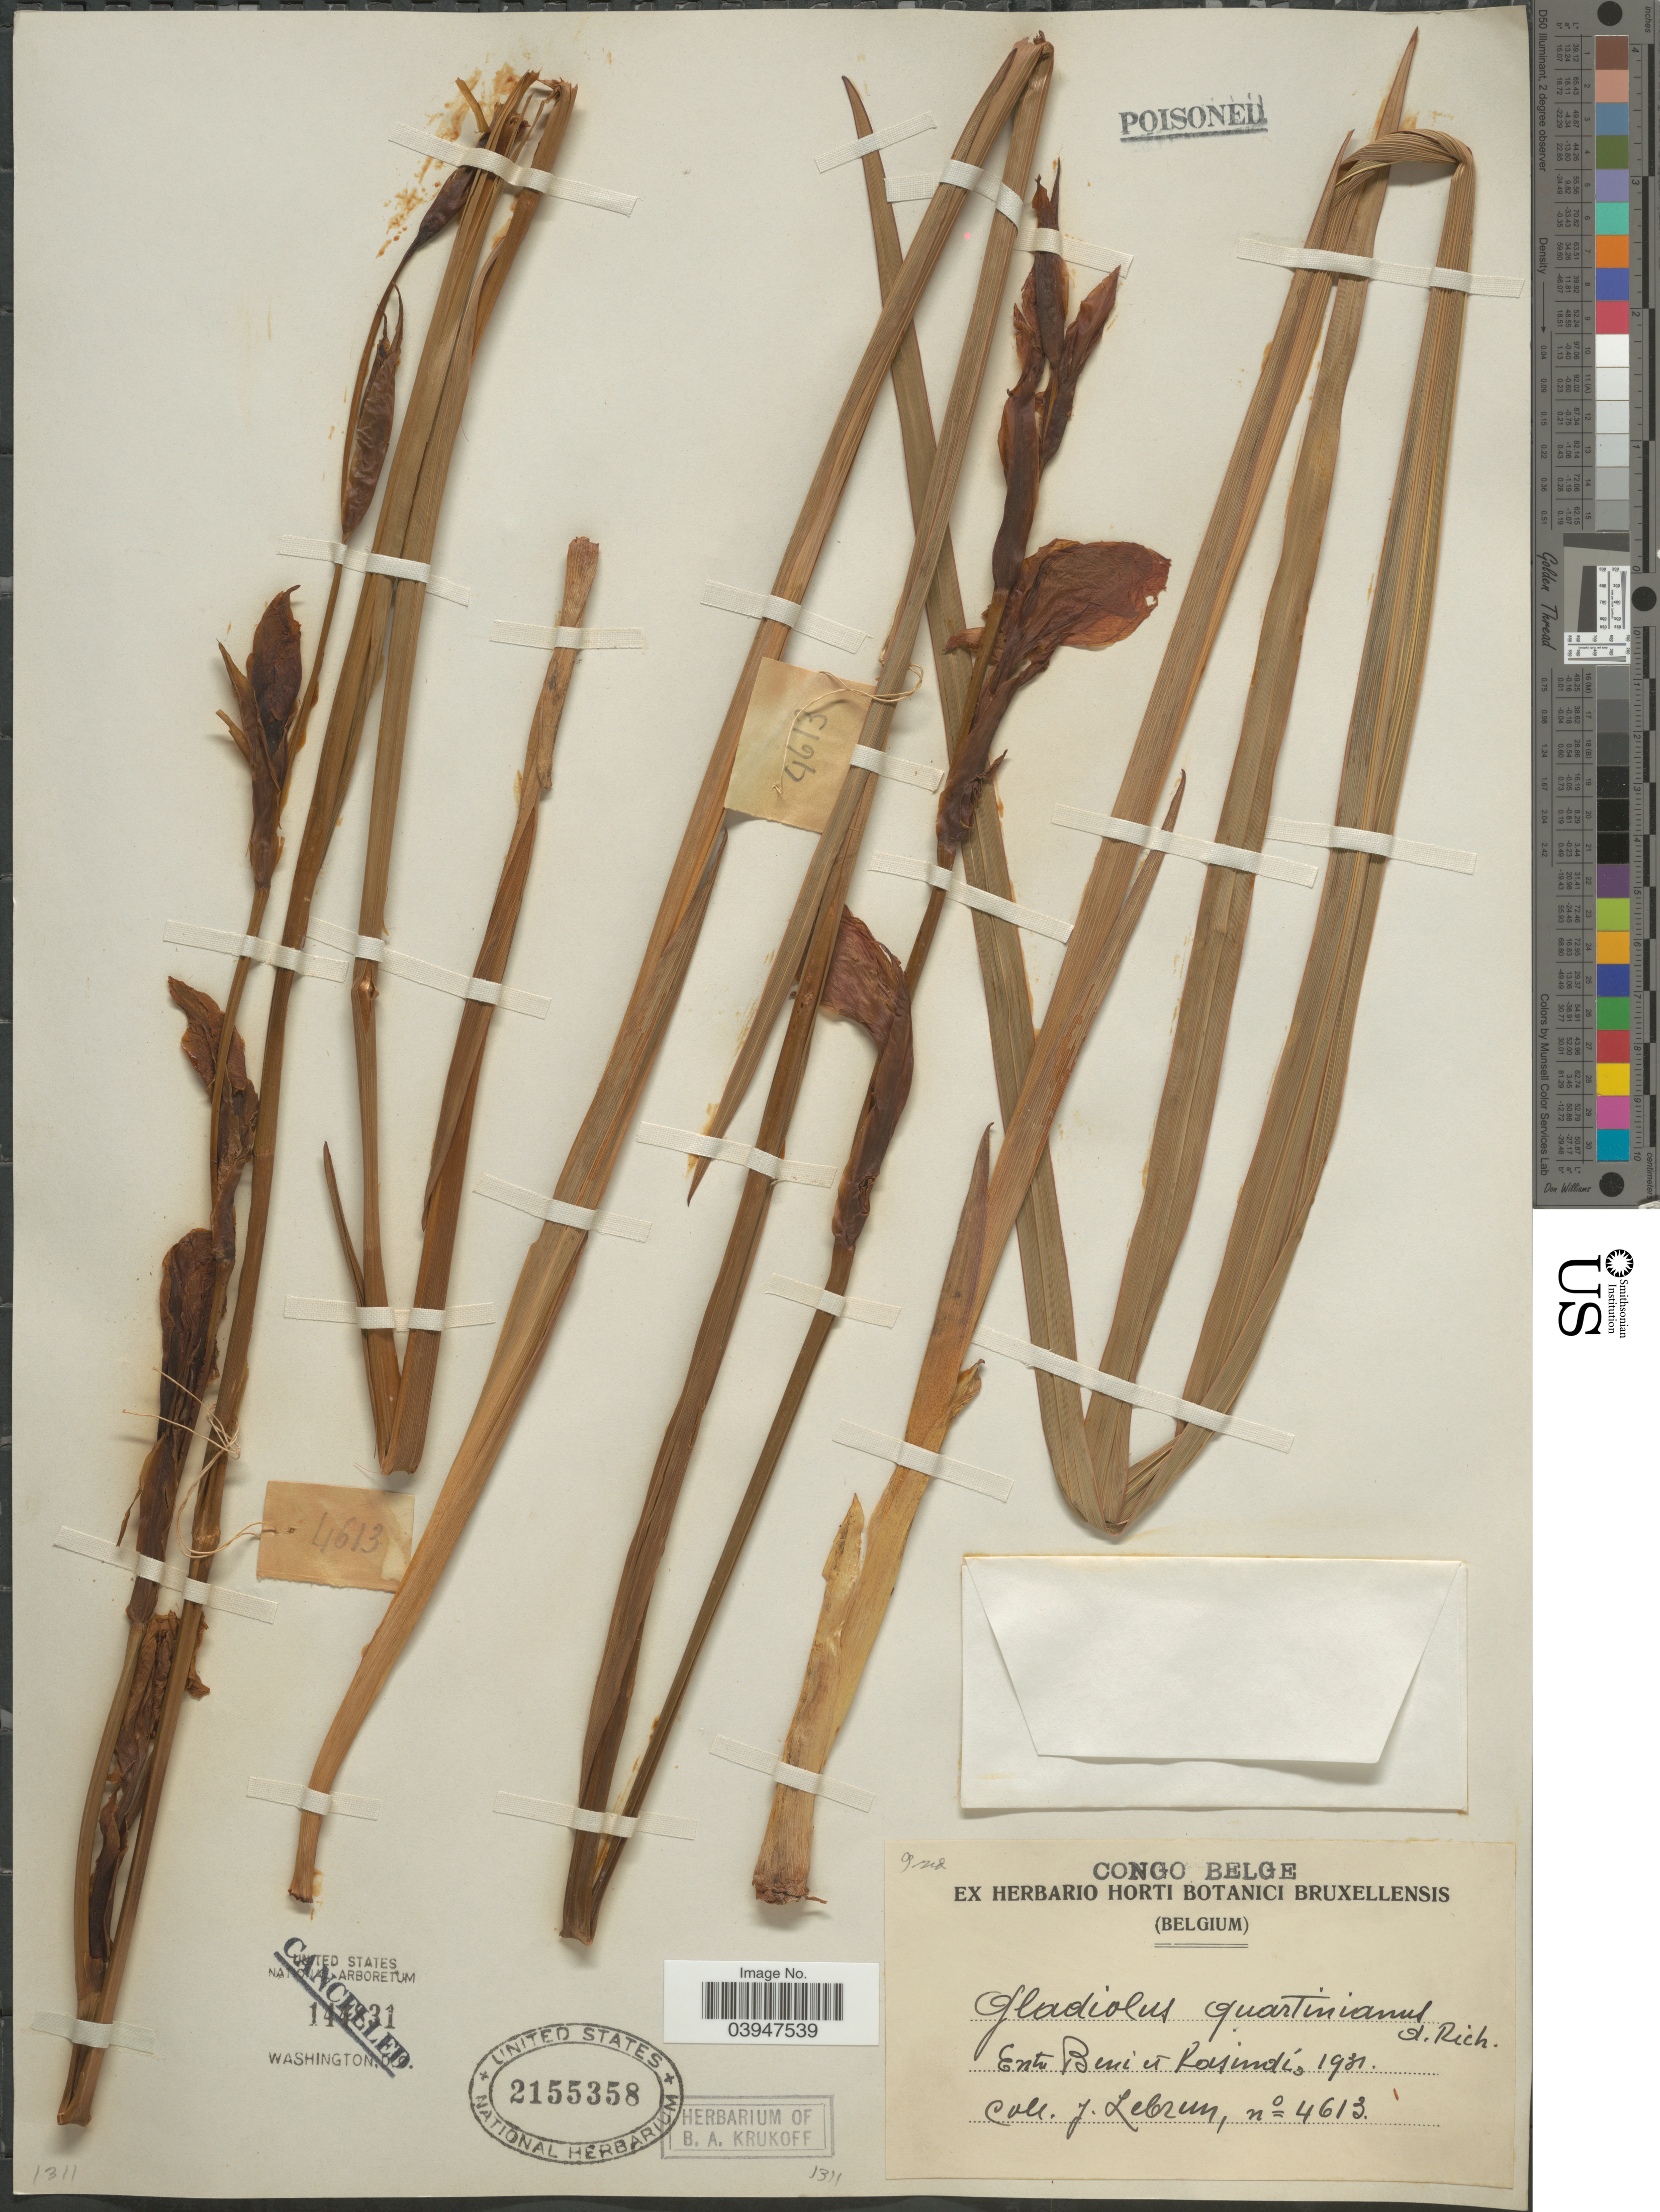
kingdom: Plantae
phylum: Tracheophyta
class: Liliopsida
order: Asparagales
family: Iridaceae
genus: Gladiolus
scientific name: Gladiolus quartinianus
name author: A. Rich.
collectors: J. A. Lebrun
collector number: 4613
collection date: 1931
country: Congo, Democratic Republic of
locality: Congo Belge. Entre Beni ú Rasindí.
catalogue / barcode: US 2155358